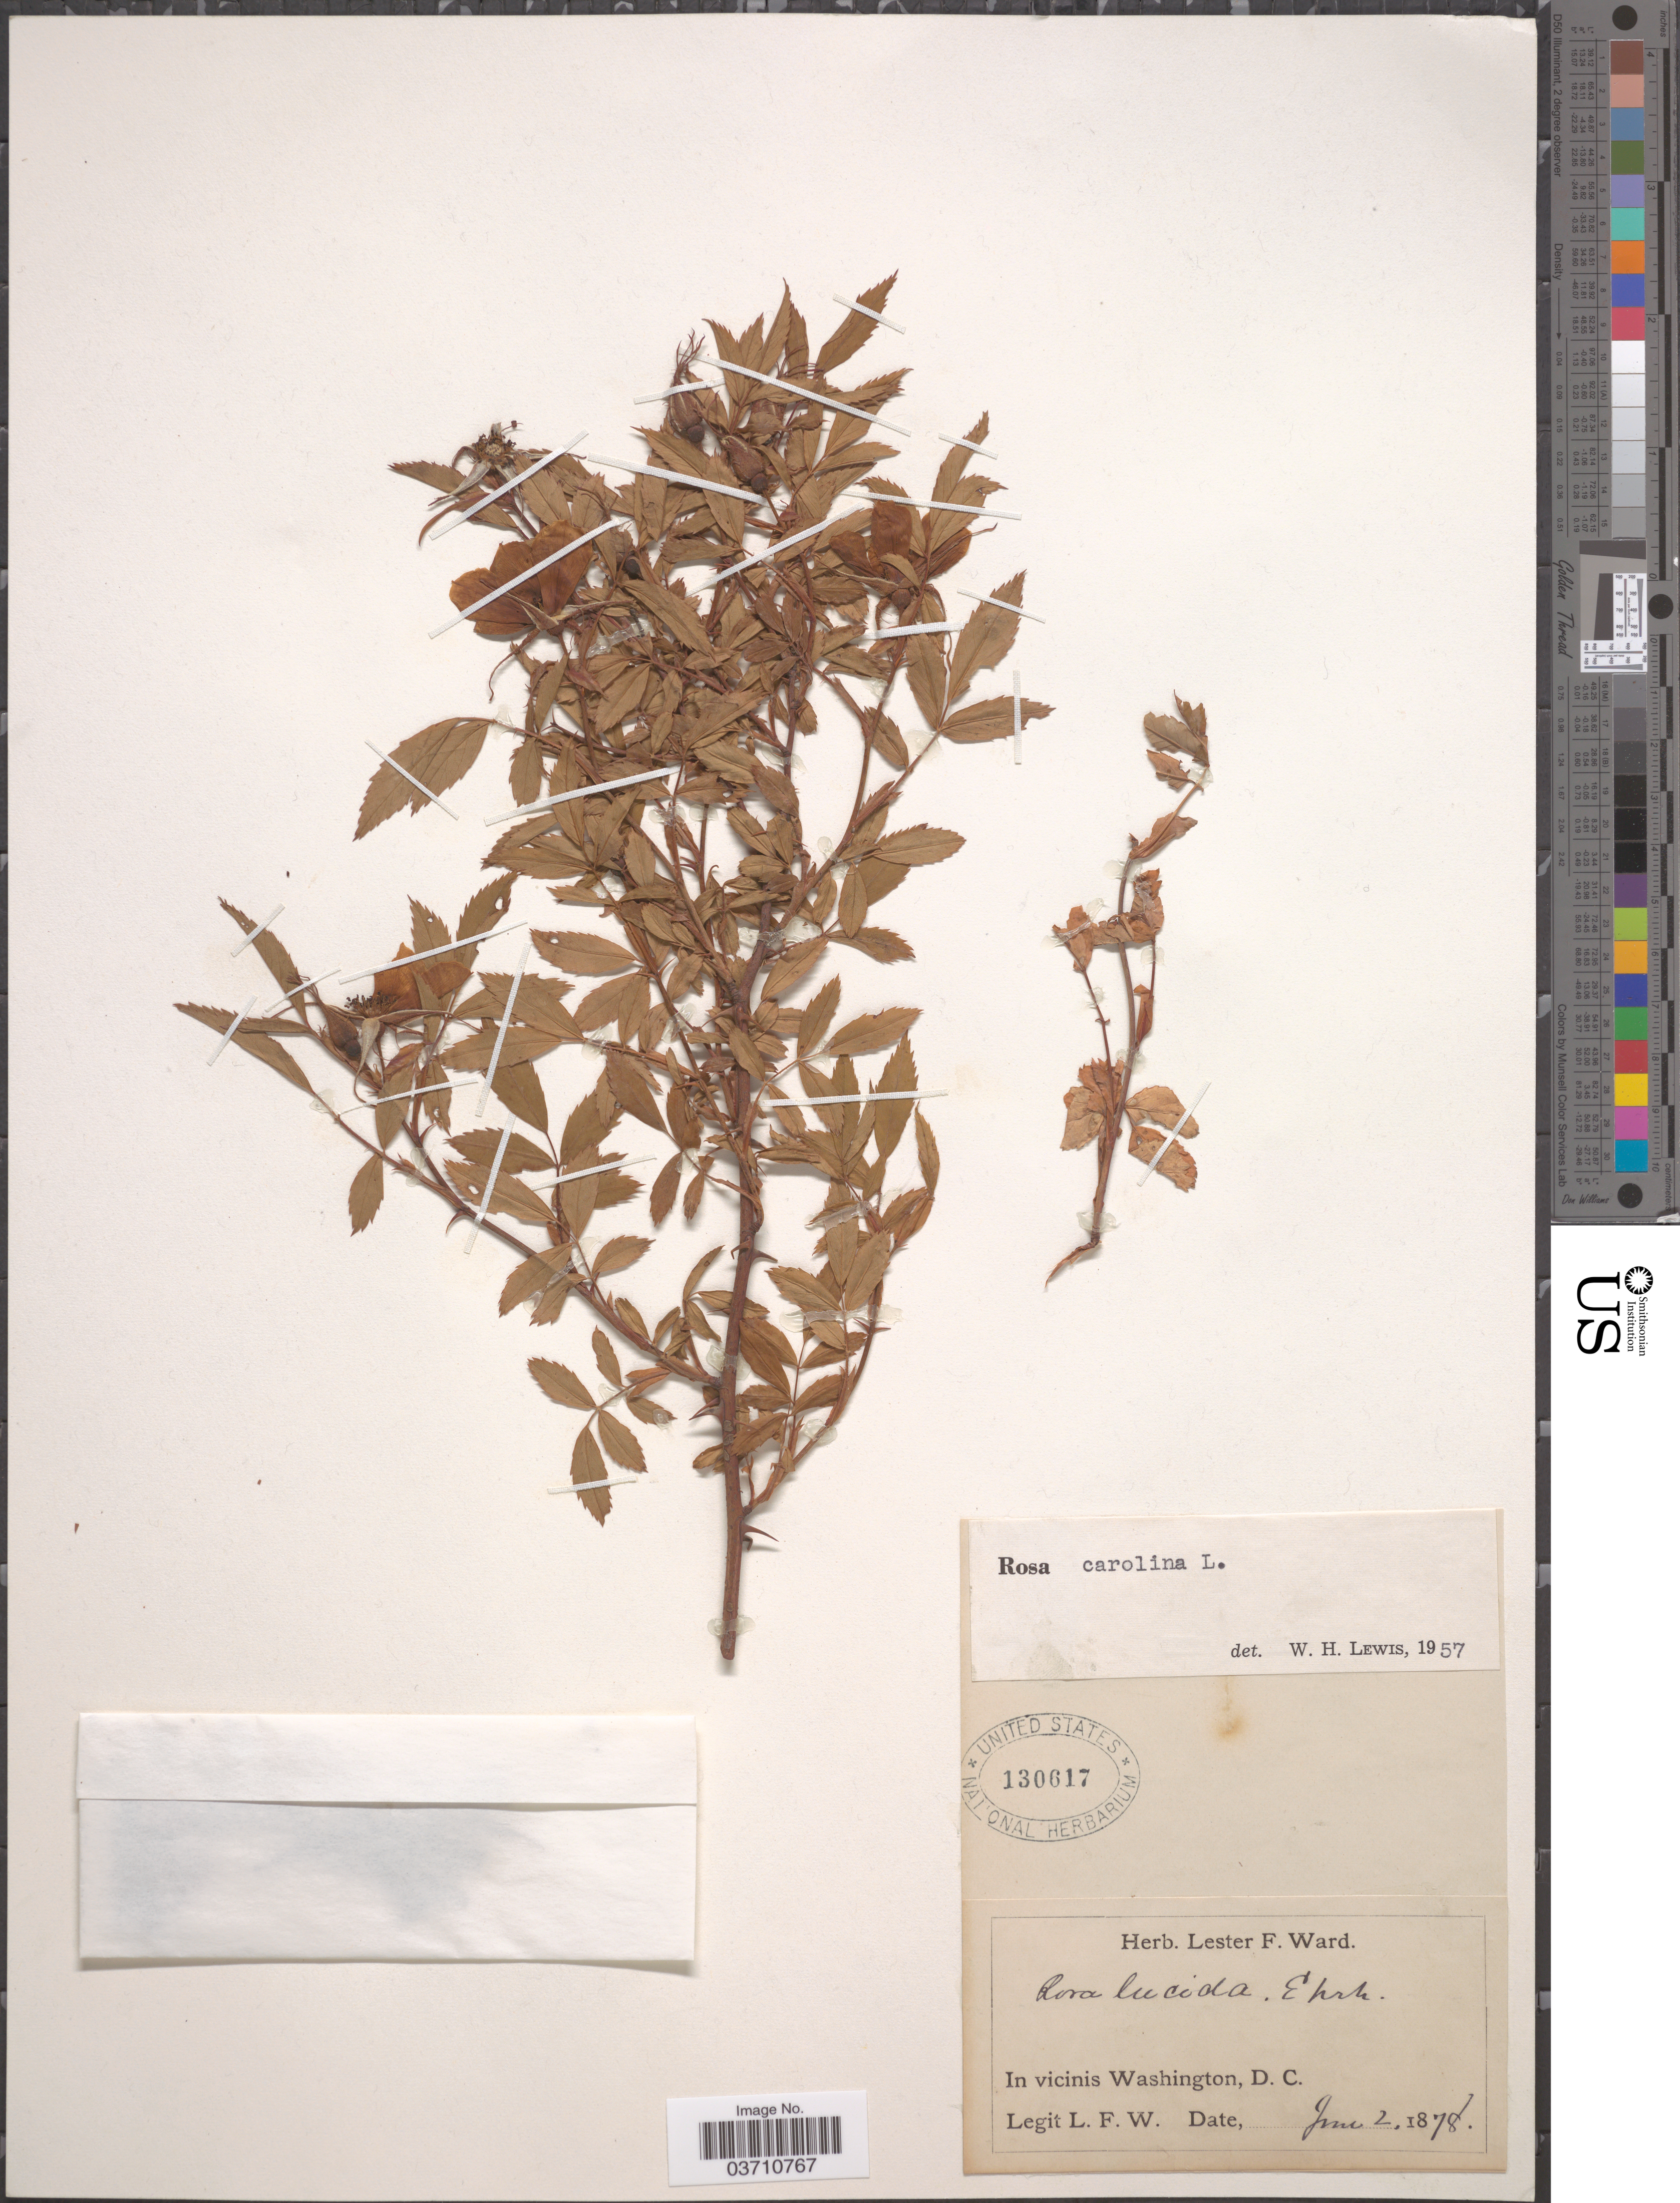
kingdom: Plantae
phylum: Tracheophyta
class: Magnoliopsida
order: Rosales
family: Rosaceae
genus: Rosa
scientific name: Rosa carolina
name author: L.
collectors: L. F. Ward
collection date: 1878-06-02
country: United States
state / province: District of Columbia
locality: In vicinis Washington, D. C.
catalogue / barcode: US 130617